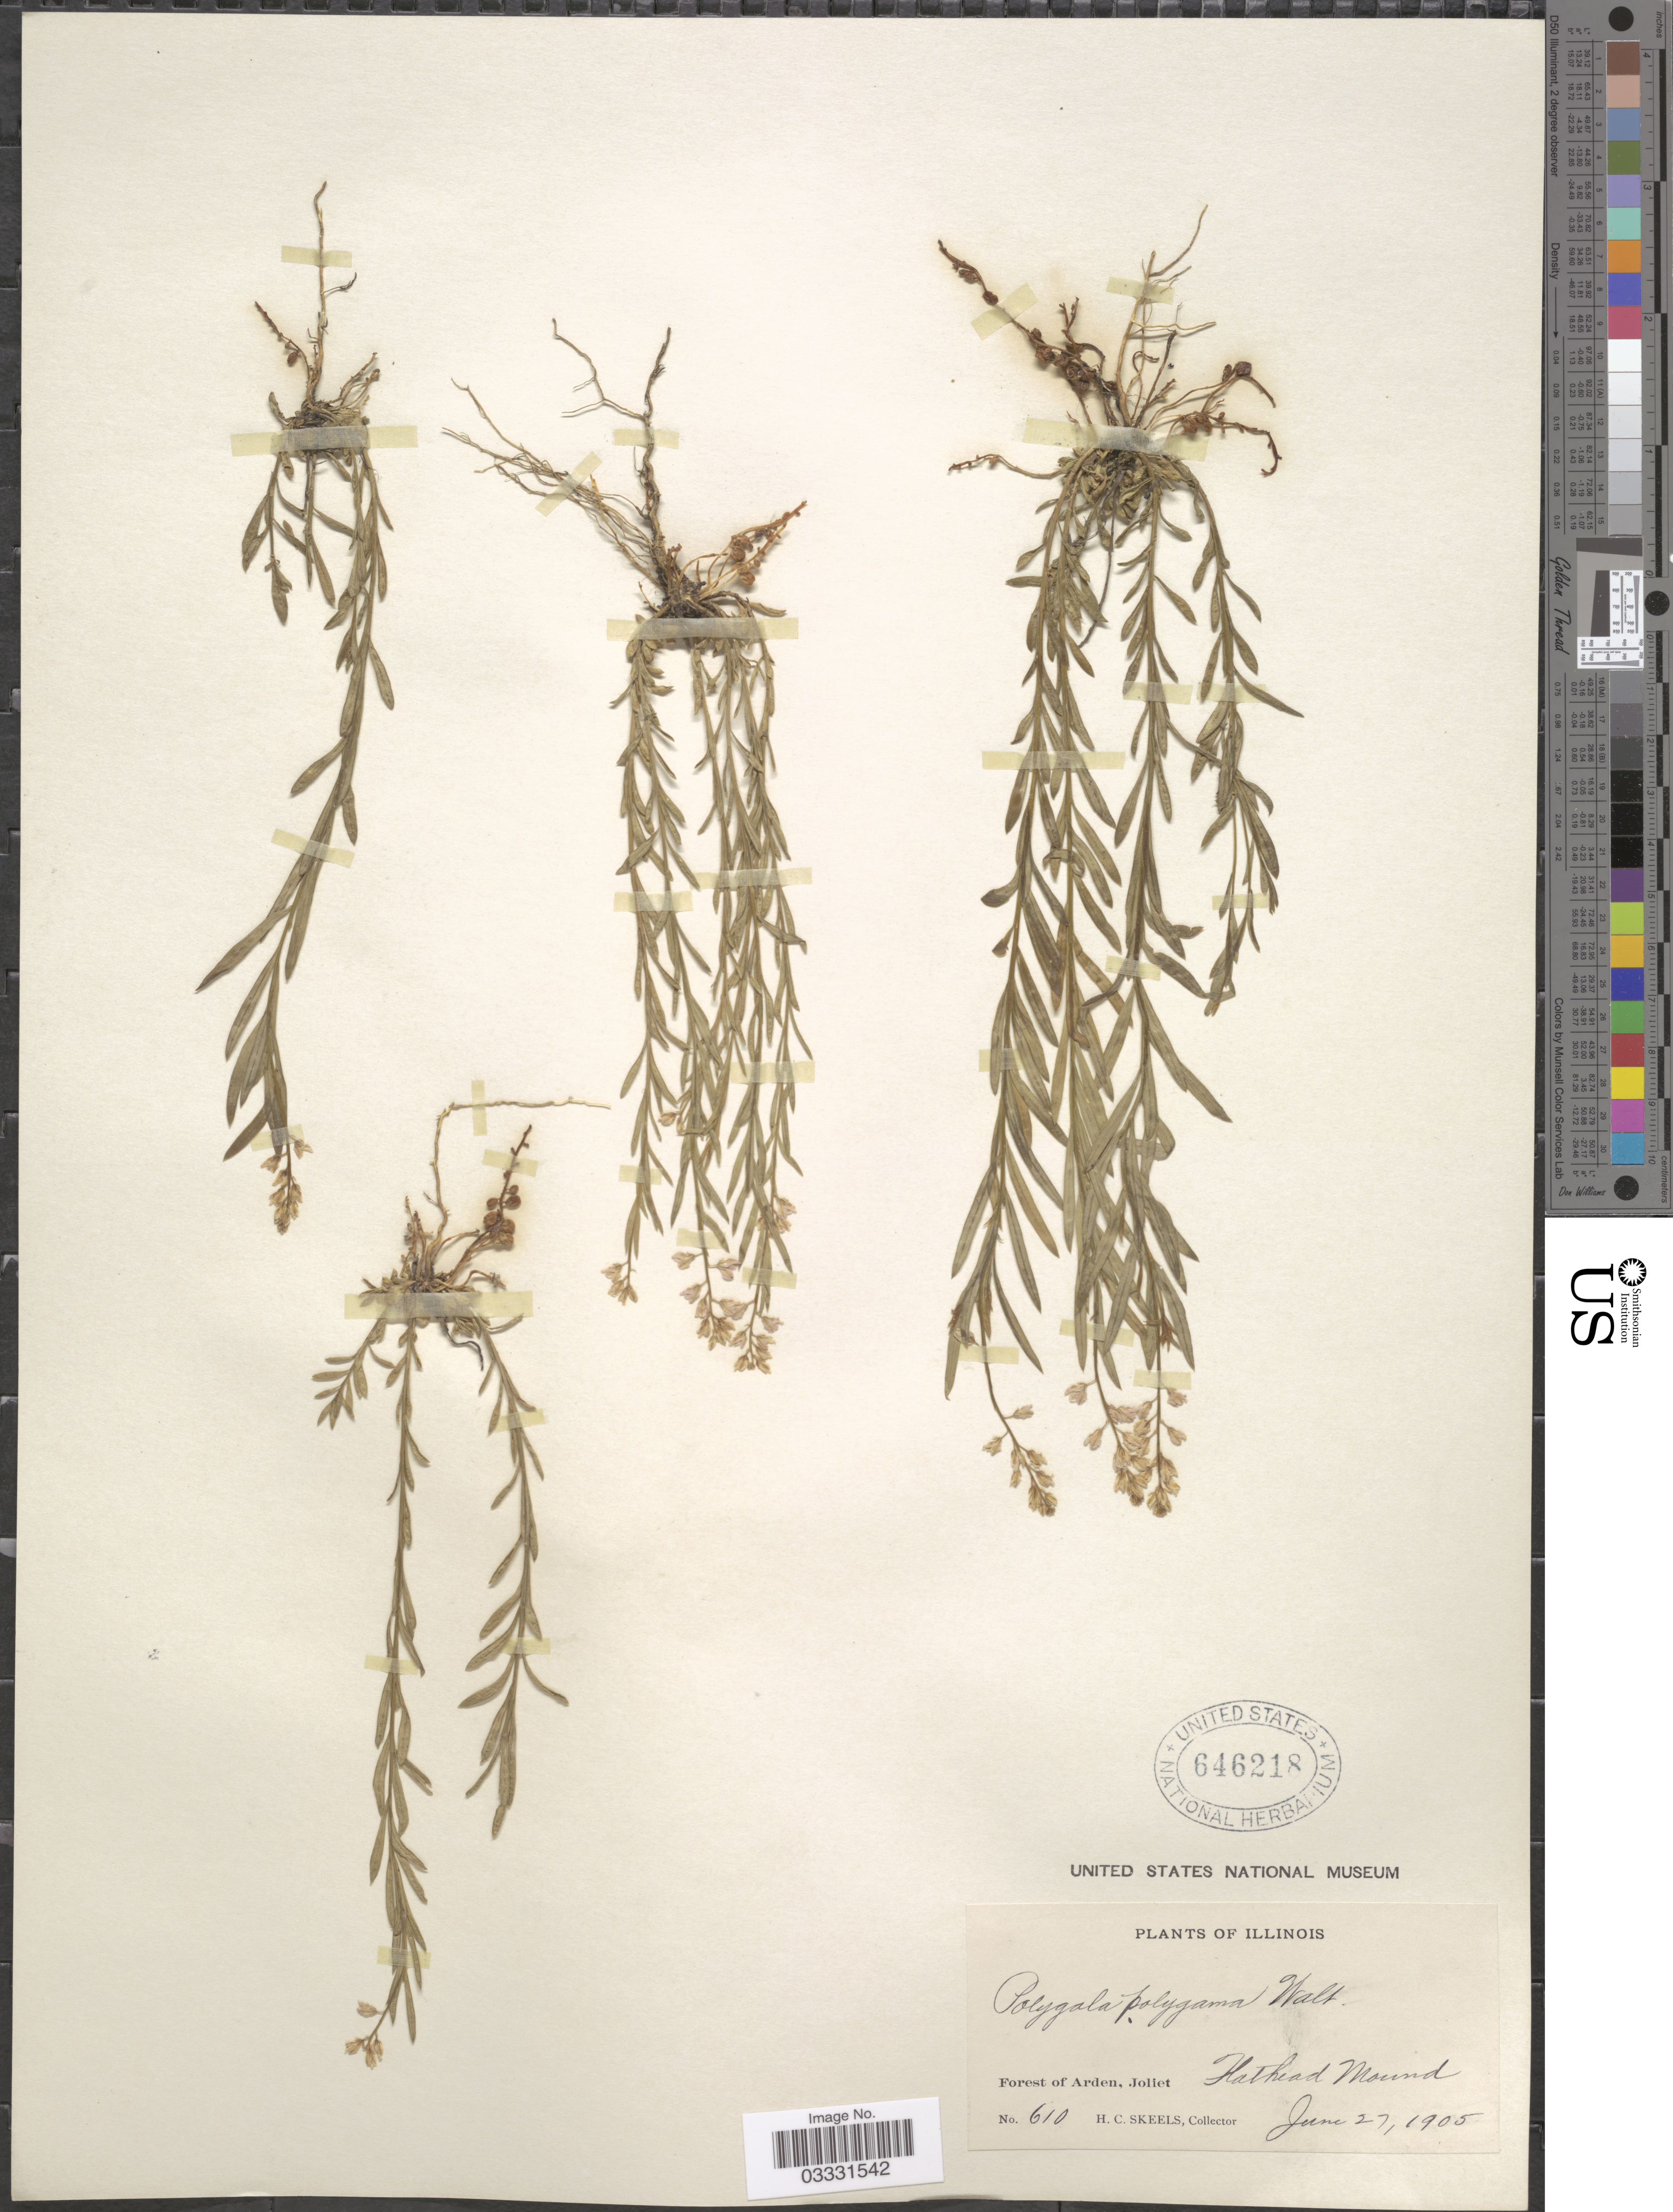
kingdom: Plantae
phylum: Tracheophyta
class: Magnoliopsida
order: Fabales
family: Polygalaceae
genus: Polygala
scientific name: Polygala polygama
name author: Walter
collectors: H. Skeels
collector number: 610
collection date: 1905-06-27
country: United States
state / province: Illinois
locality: Forest of Arden, Joliet. Hathead Mound.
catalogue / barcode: US 646218